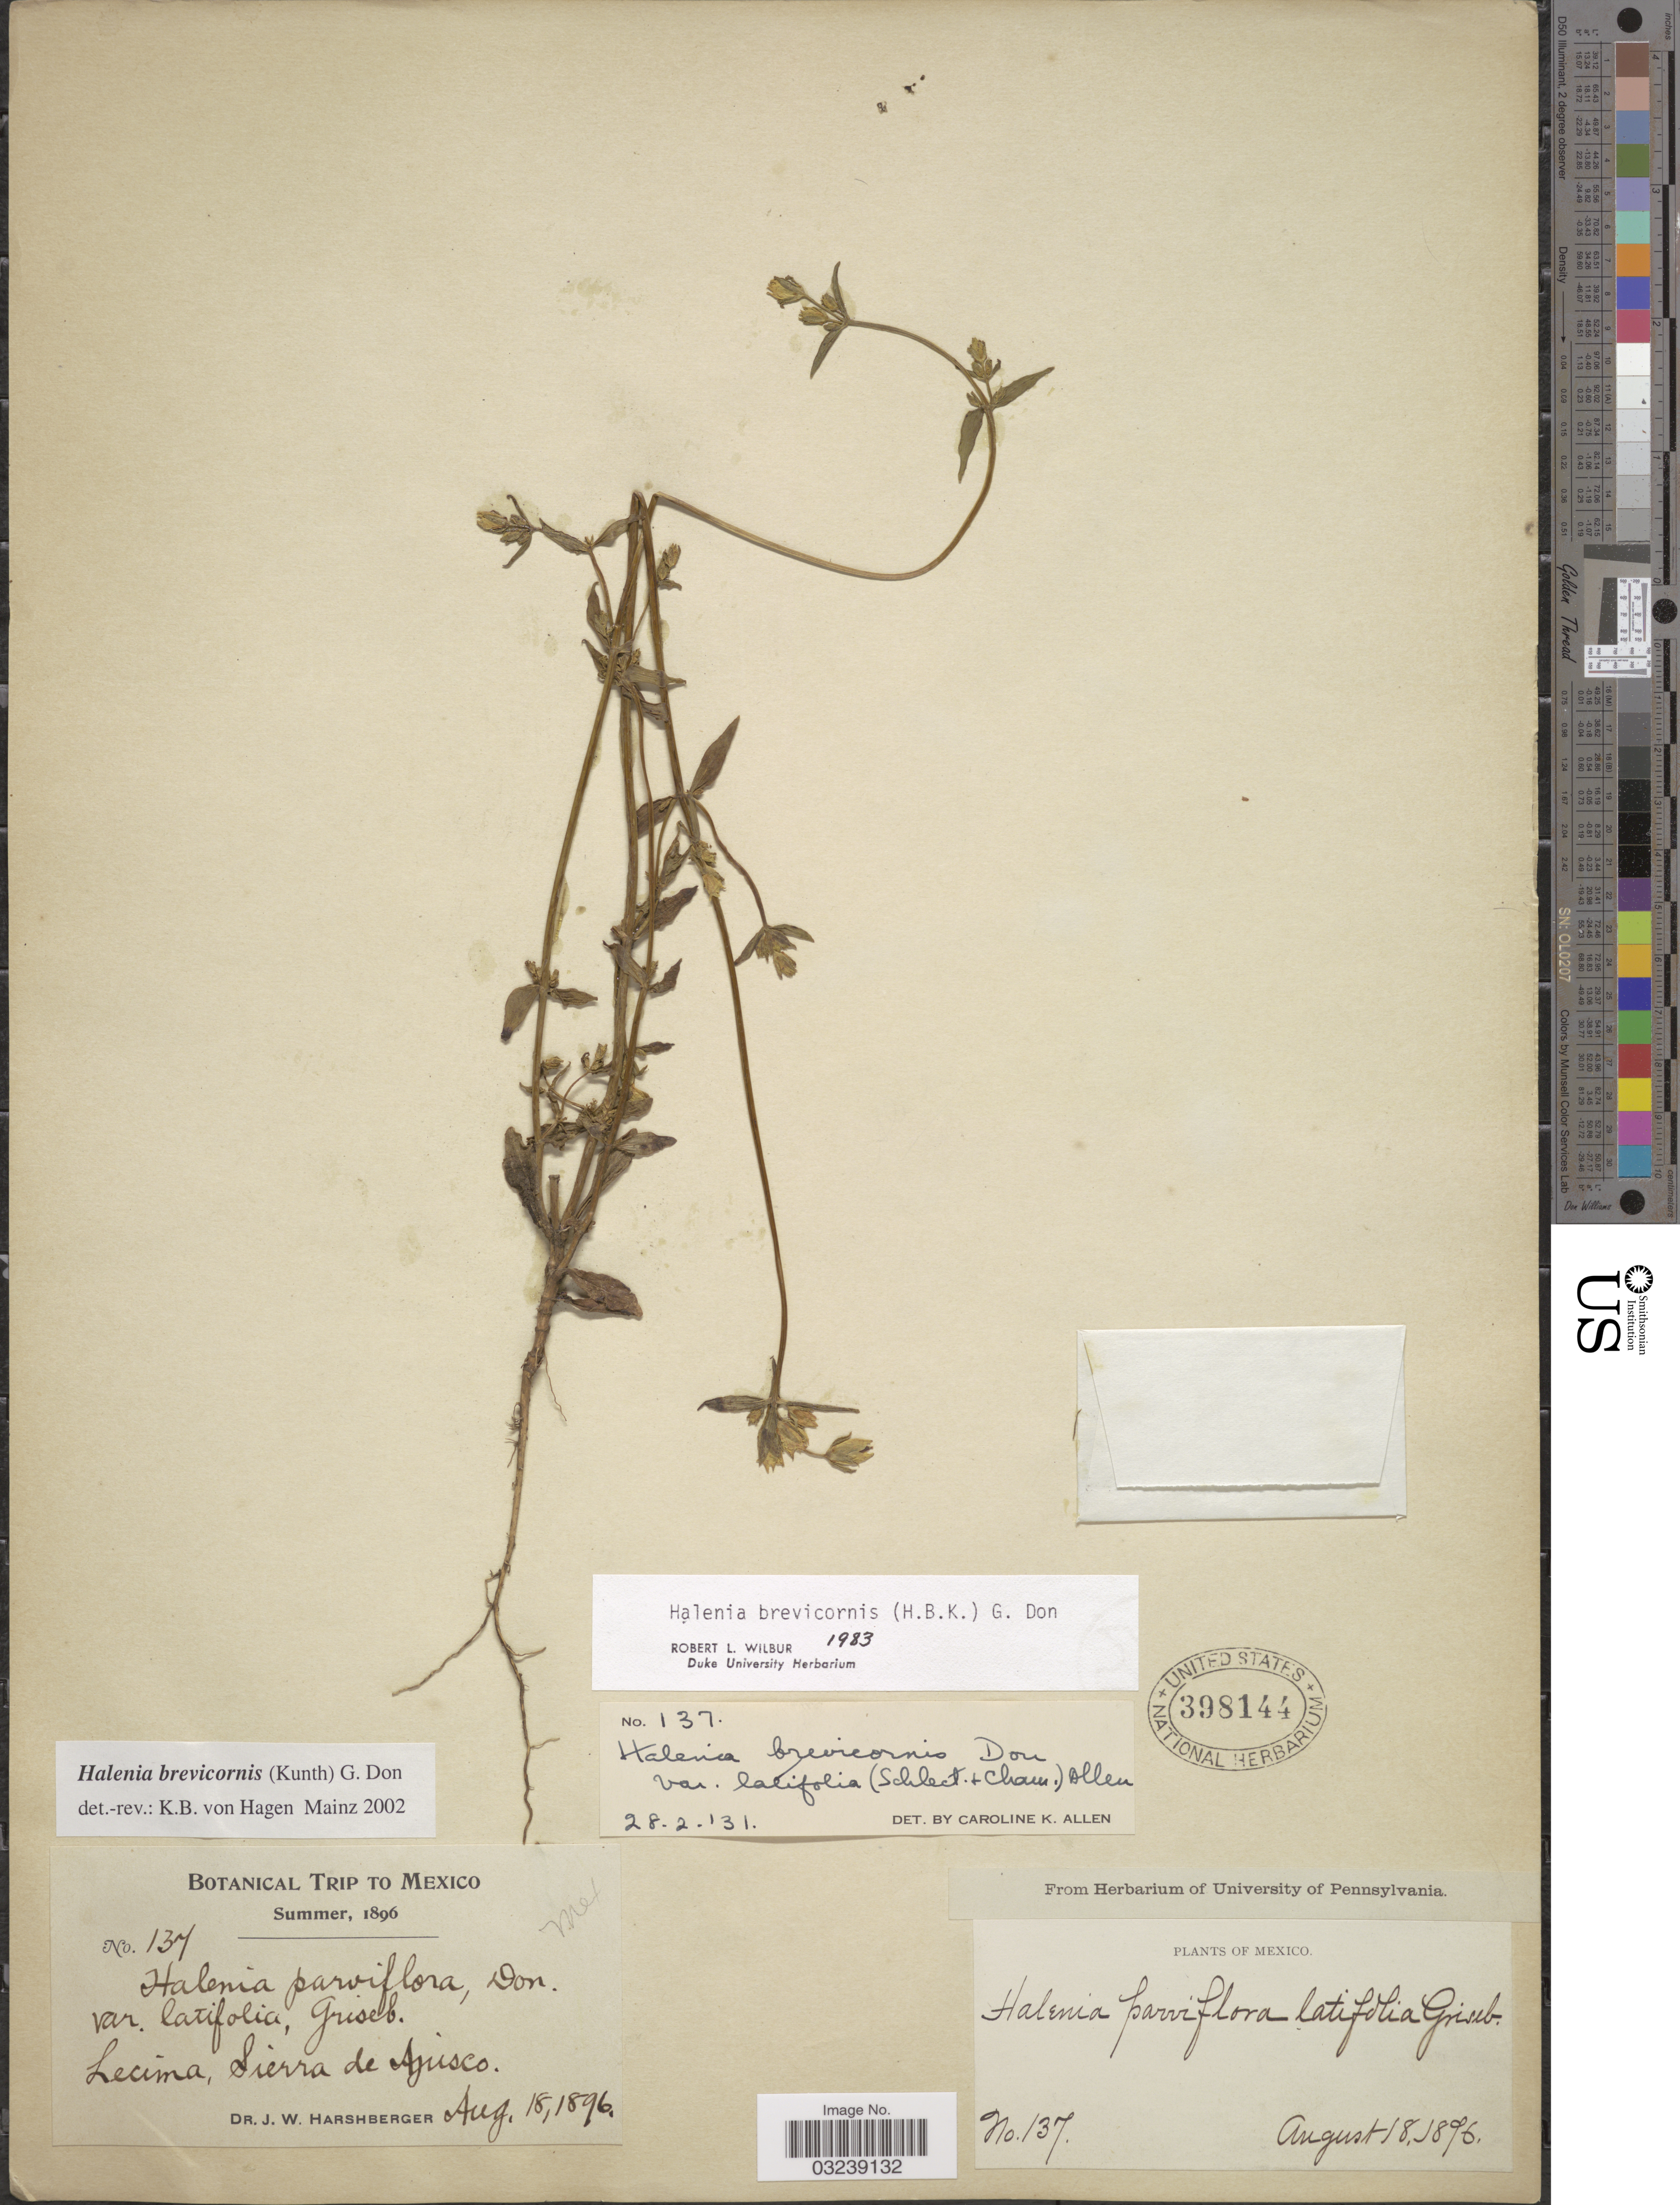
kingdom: Plantae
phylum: Tracheophyta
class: Magnoliopsida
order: Gentianales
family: Gentianaceae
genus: Halenia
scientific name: Halenia brevicornis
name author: (Kunth) G. Don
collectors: J. W. Harshberger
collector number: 137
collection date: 1896-08-18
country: Mexico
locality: Lecima, Sierra de Ajusco.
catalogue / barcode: US 398144